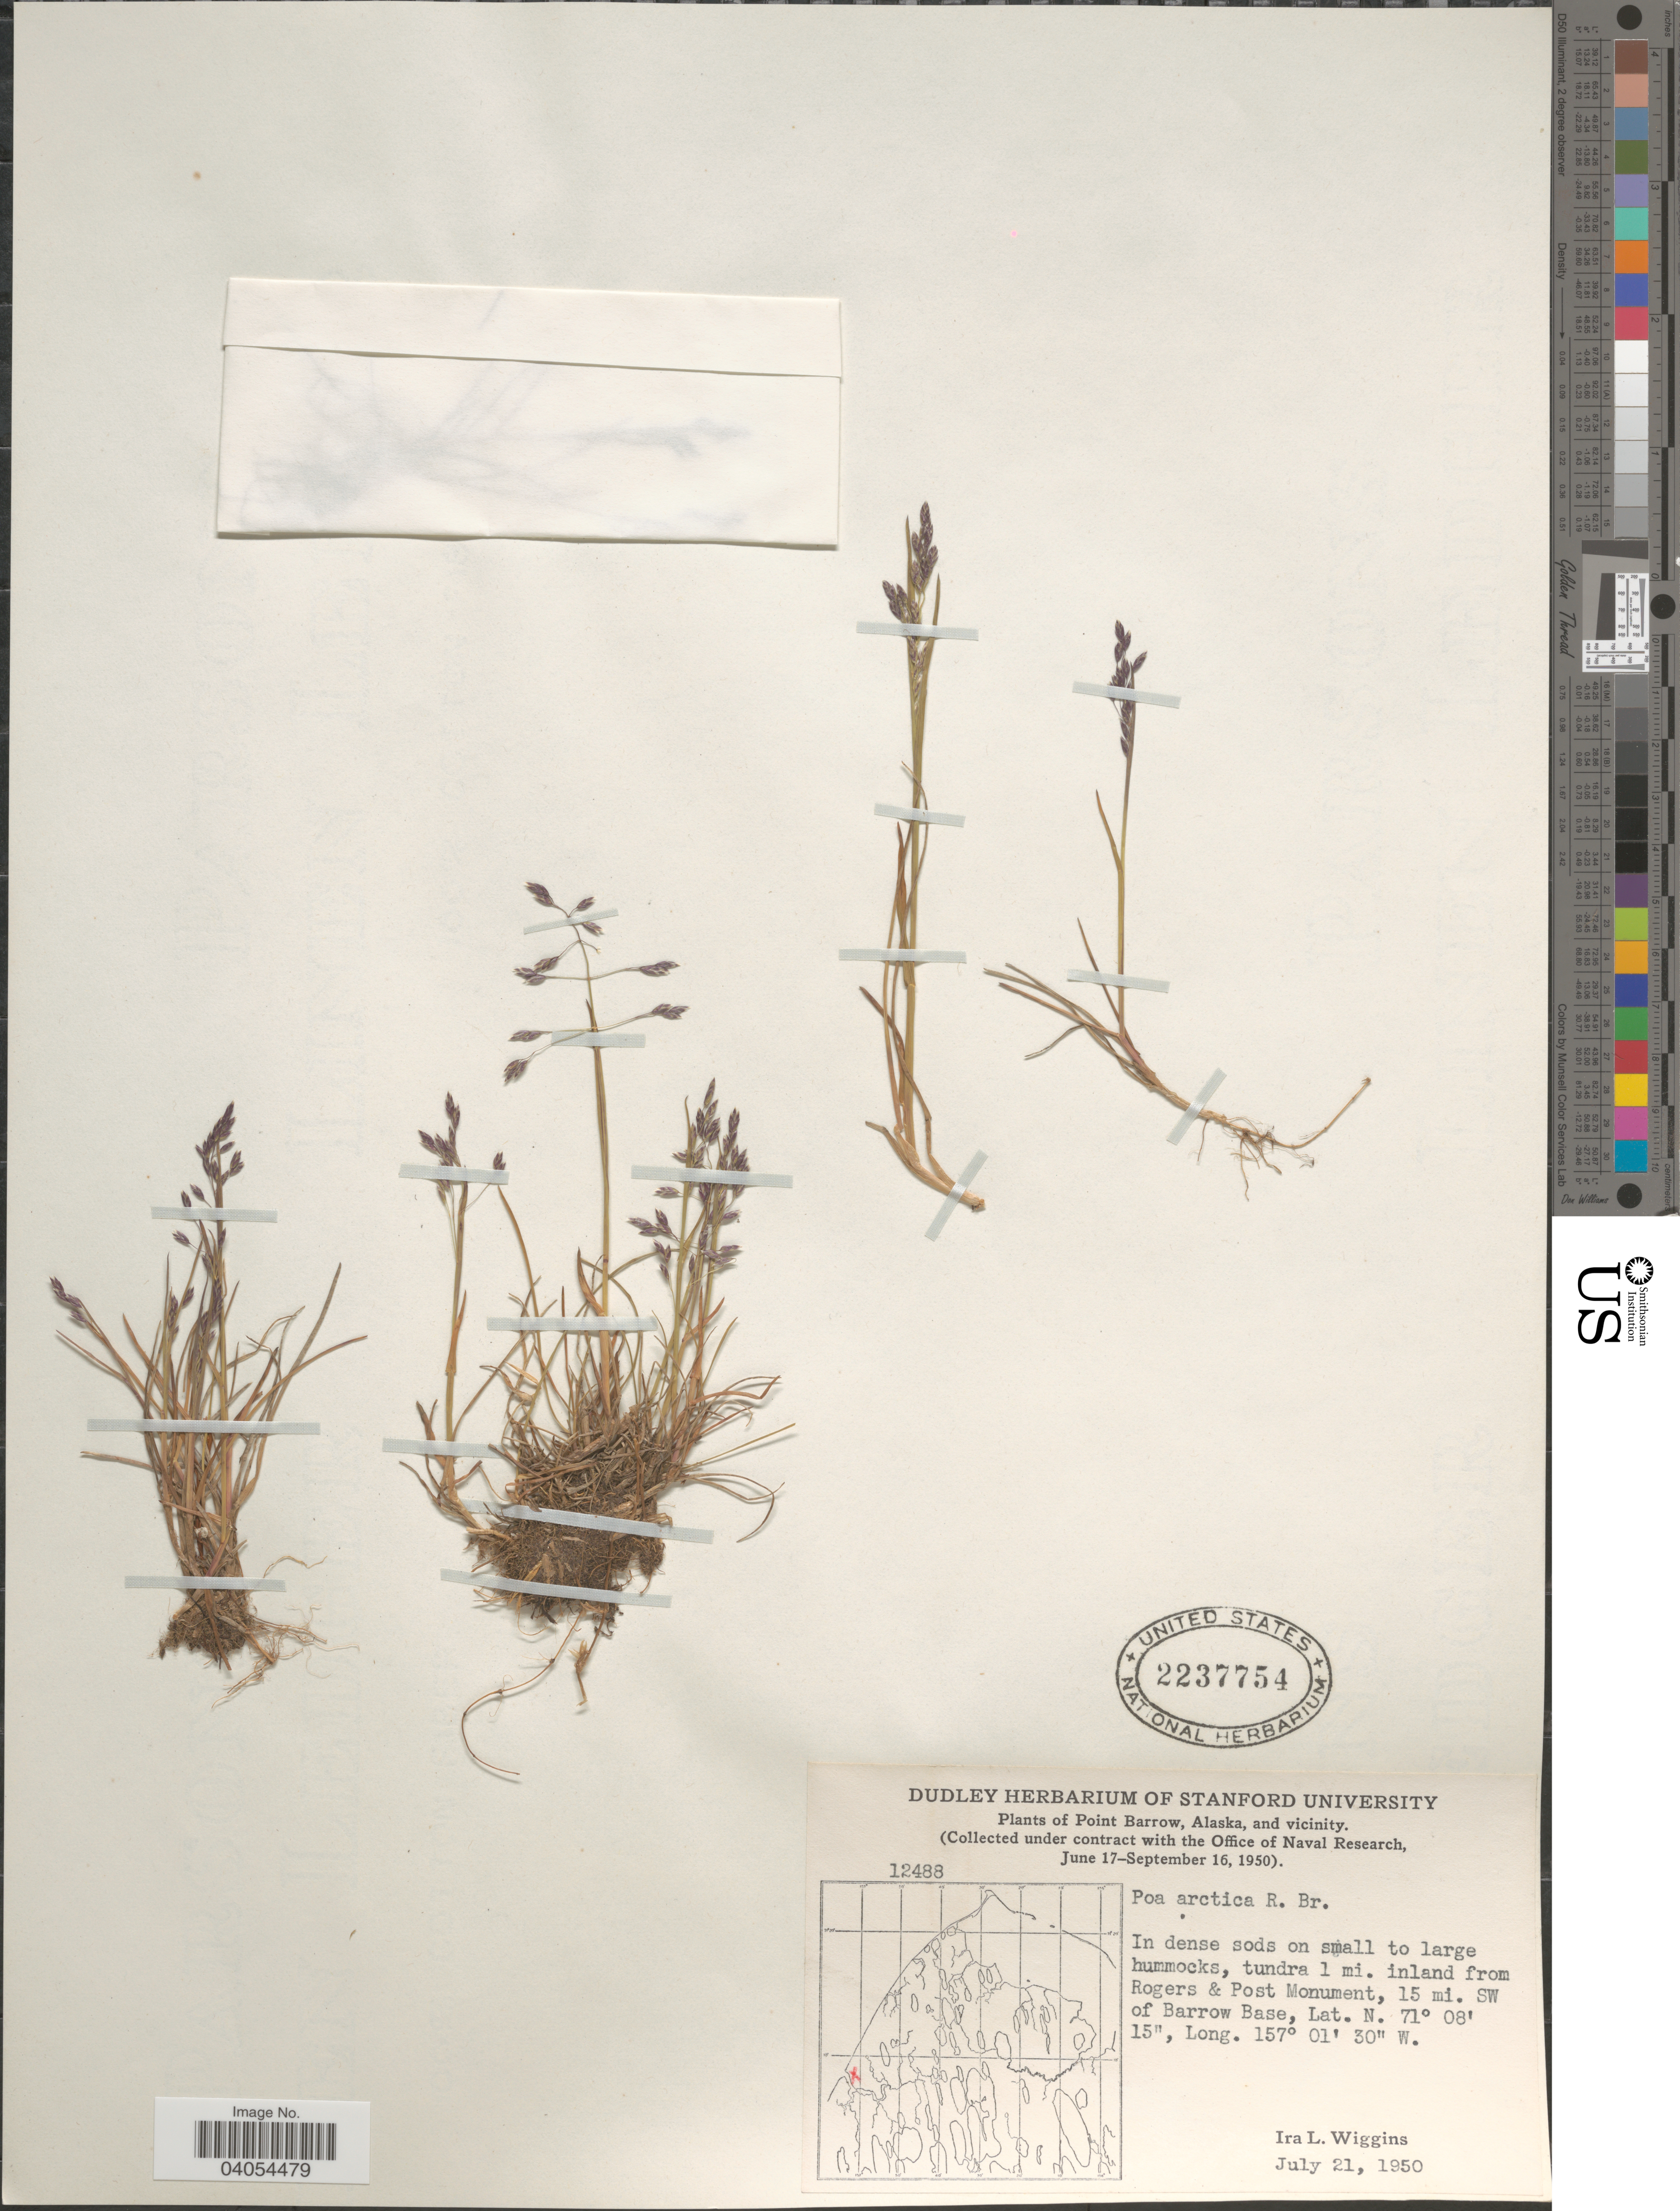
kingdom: Plantae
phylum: Tracheophyta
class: Liliopsida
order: Poales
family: Poaceae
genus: Poa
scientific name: Poa arctica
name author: R. Br.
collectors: I. L. Wiggins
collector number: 12488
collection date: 1950-07-21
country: United States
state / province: Alaska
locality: Point Barrow, Alaska, and vicinity. In dense sods on small to large hummocks, tundra 1 mi. inland from Rogers & Post Monument, 15 mi. SW of Barrow Base.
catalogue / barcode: US 2237754